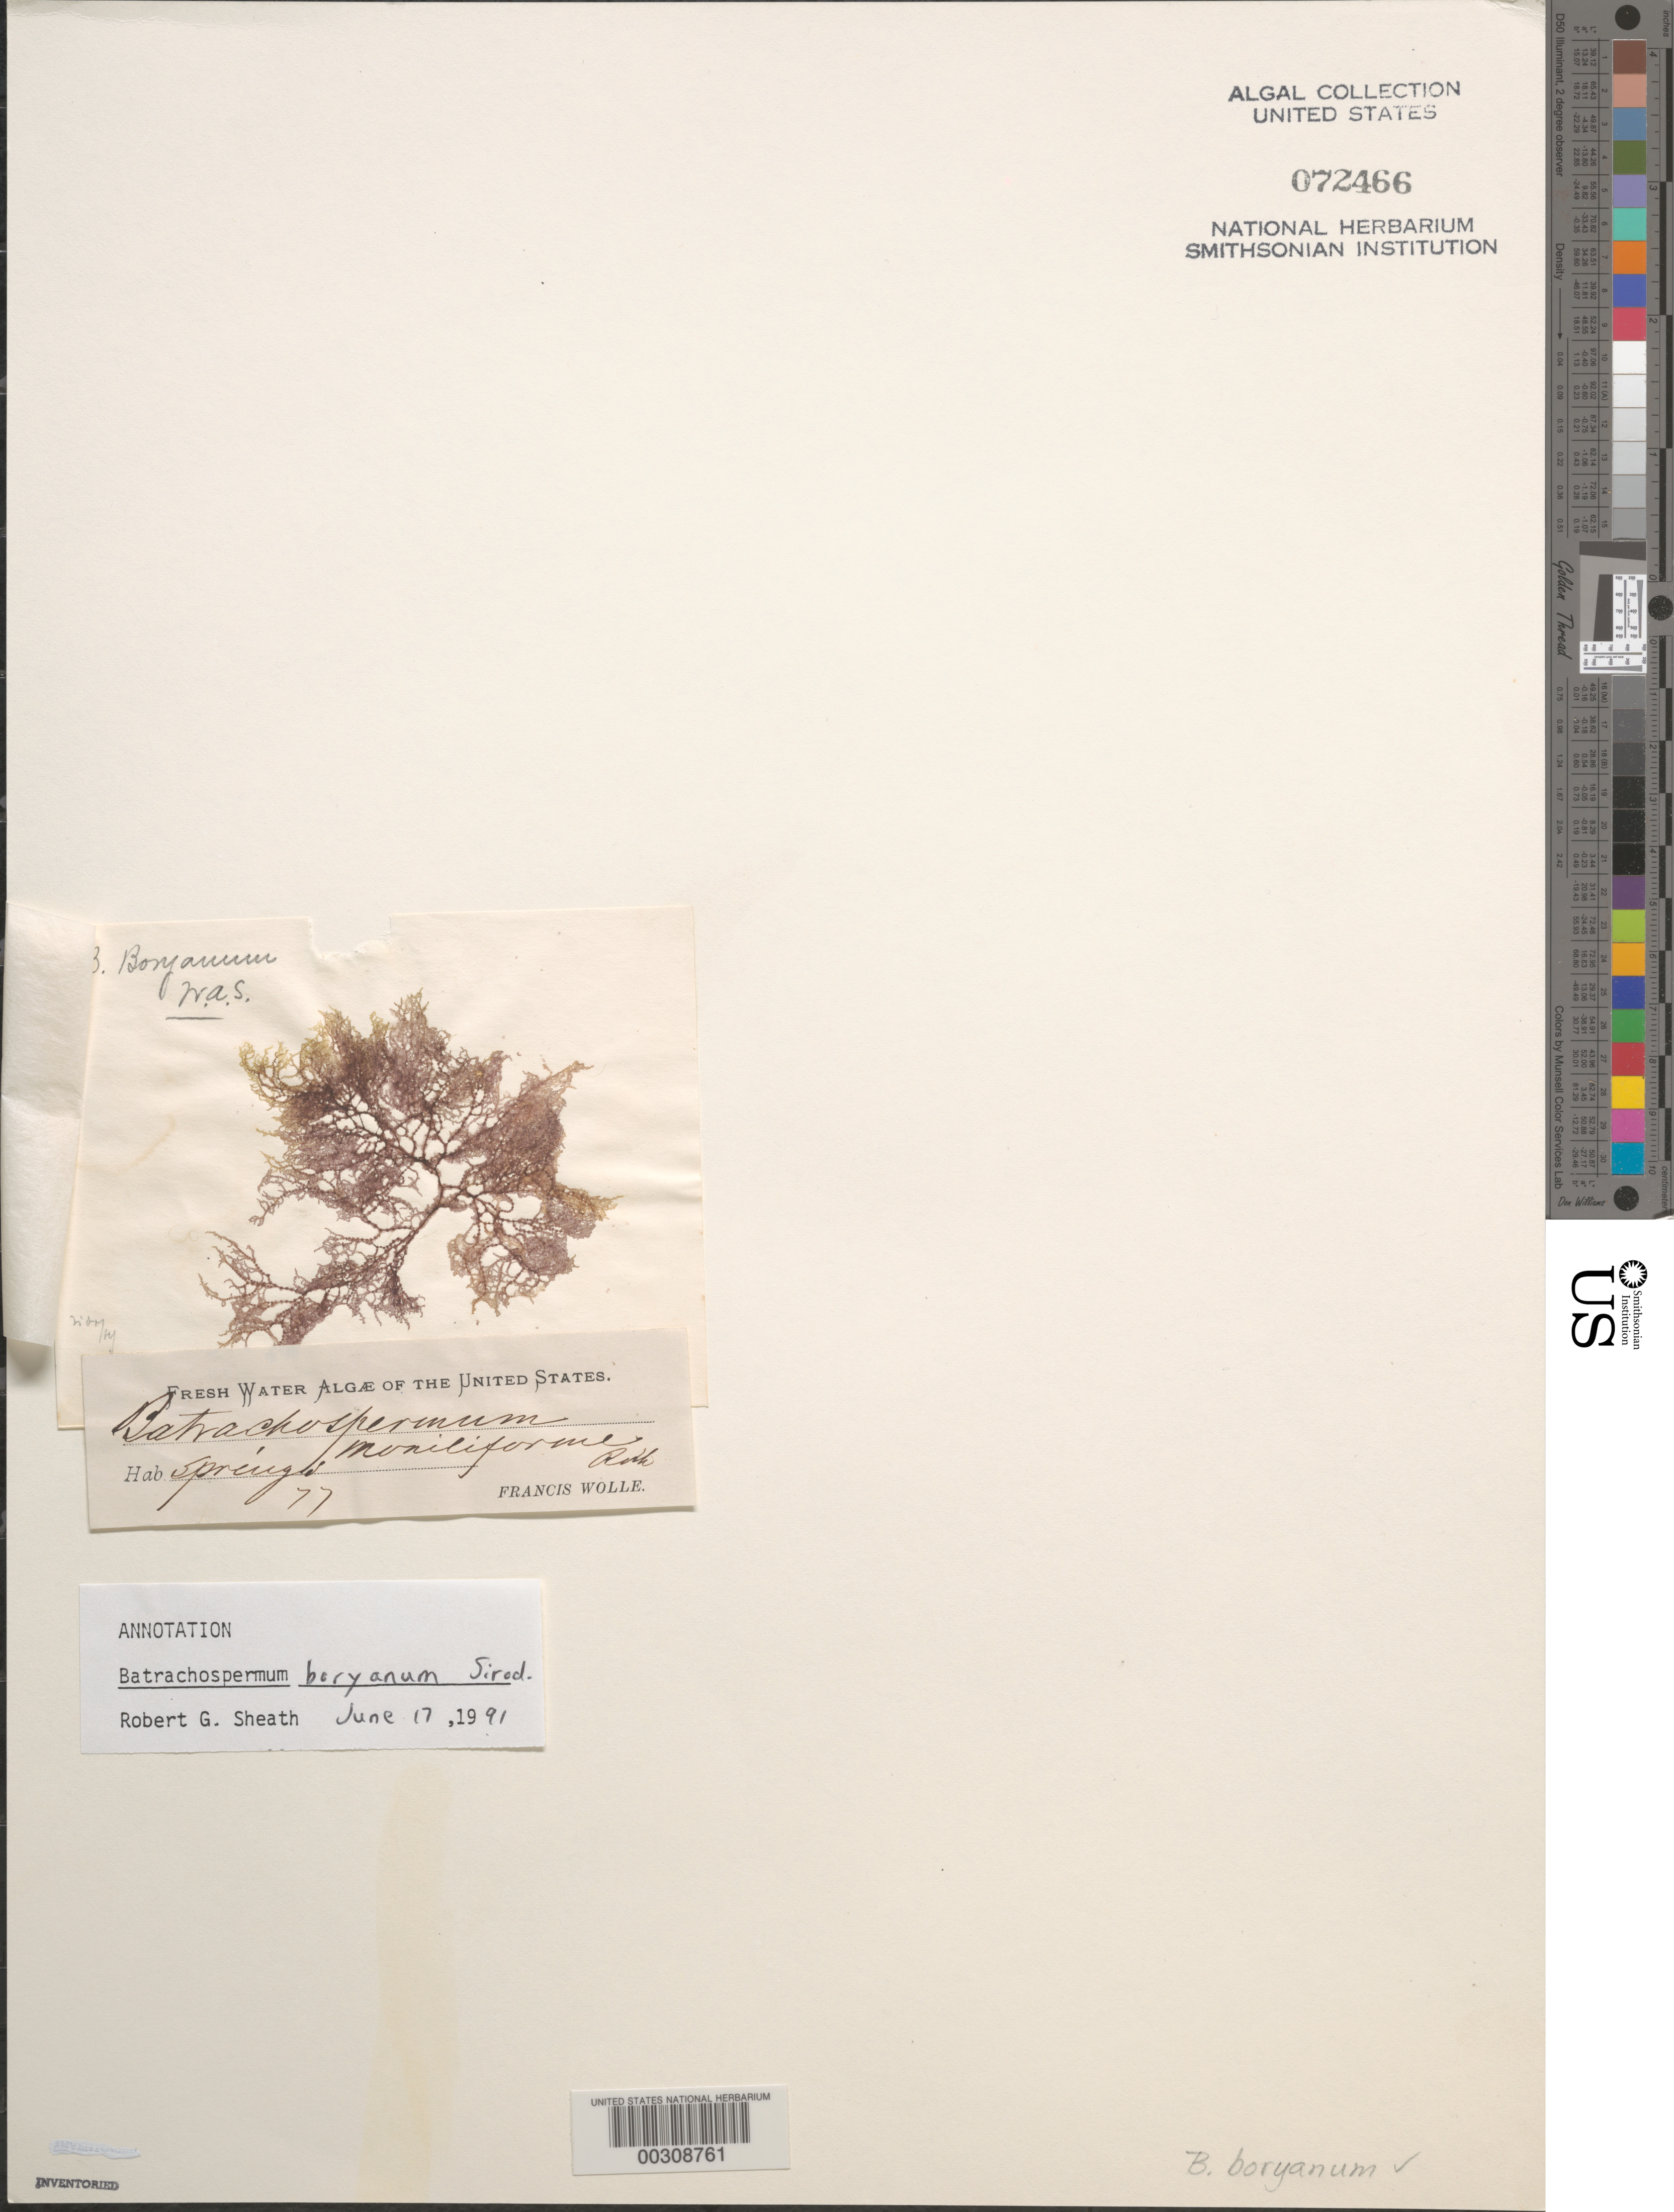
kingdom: Plantae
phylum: Rhodophyta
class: Florideophyceae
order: Batrachospermales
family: Batrachospermaceae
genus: Sheathia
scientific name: Sheathia boryana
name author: (Sirodot) Salomaki & M.L. Vis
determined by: Algae name updating Project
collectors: F. Wolle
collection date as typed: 1877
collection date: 1877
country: United States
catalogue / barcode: US 72466